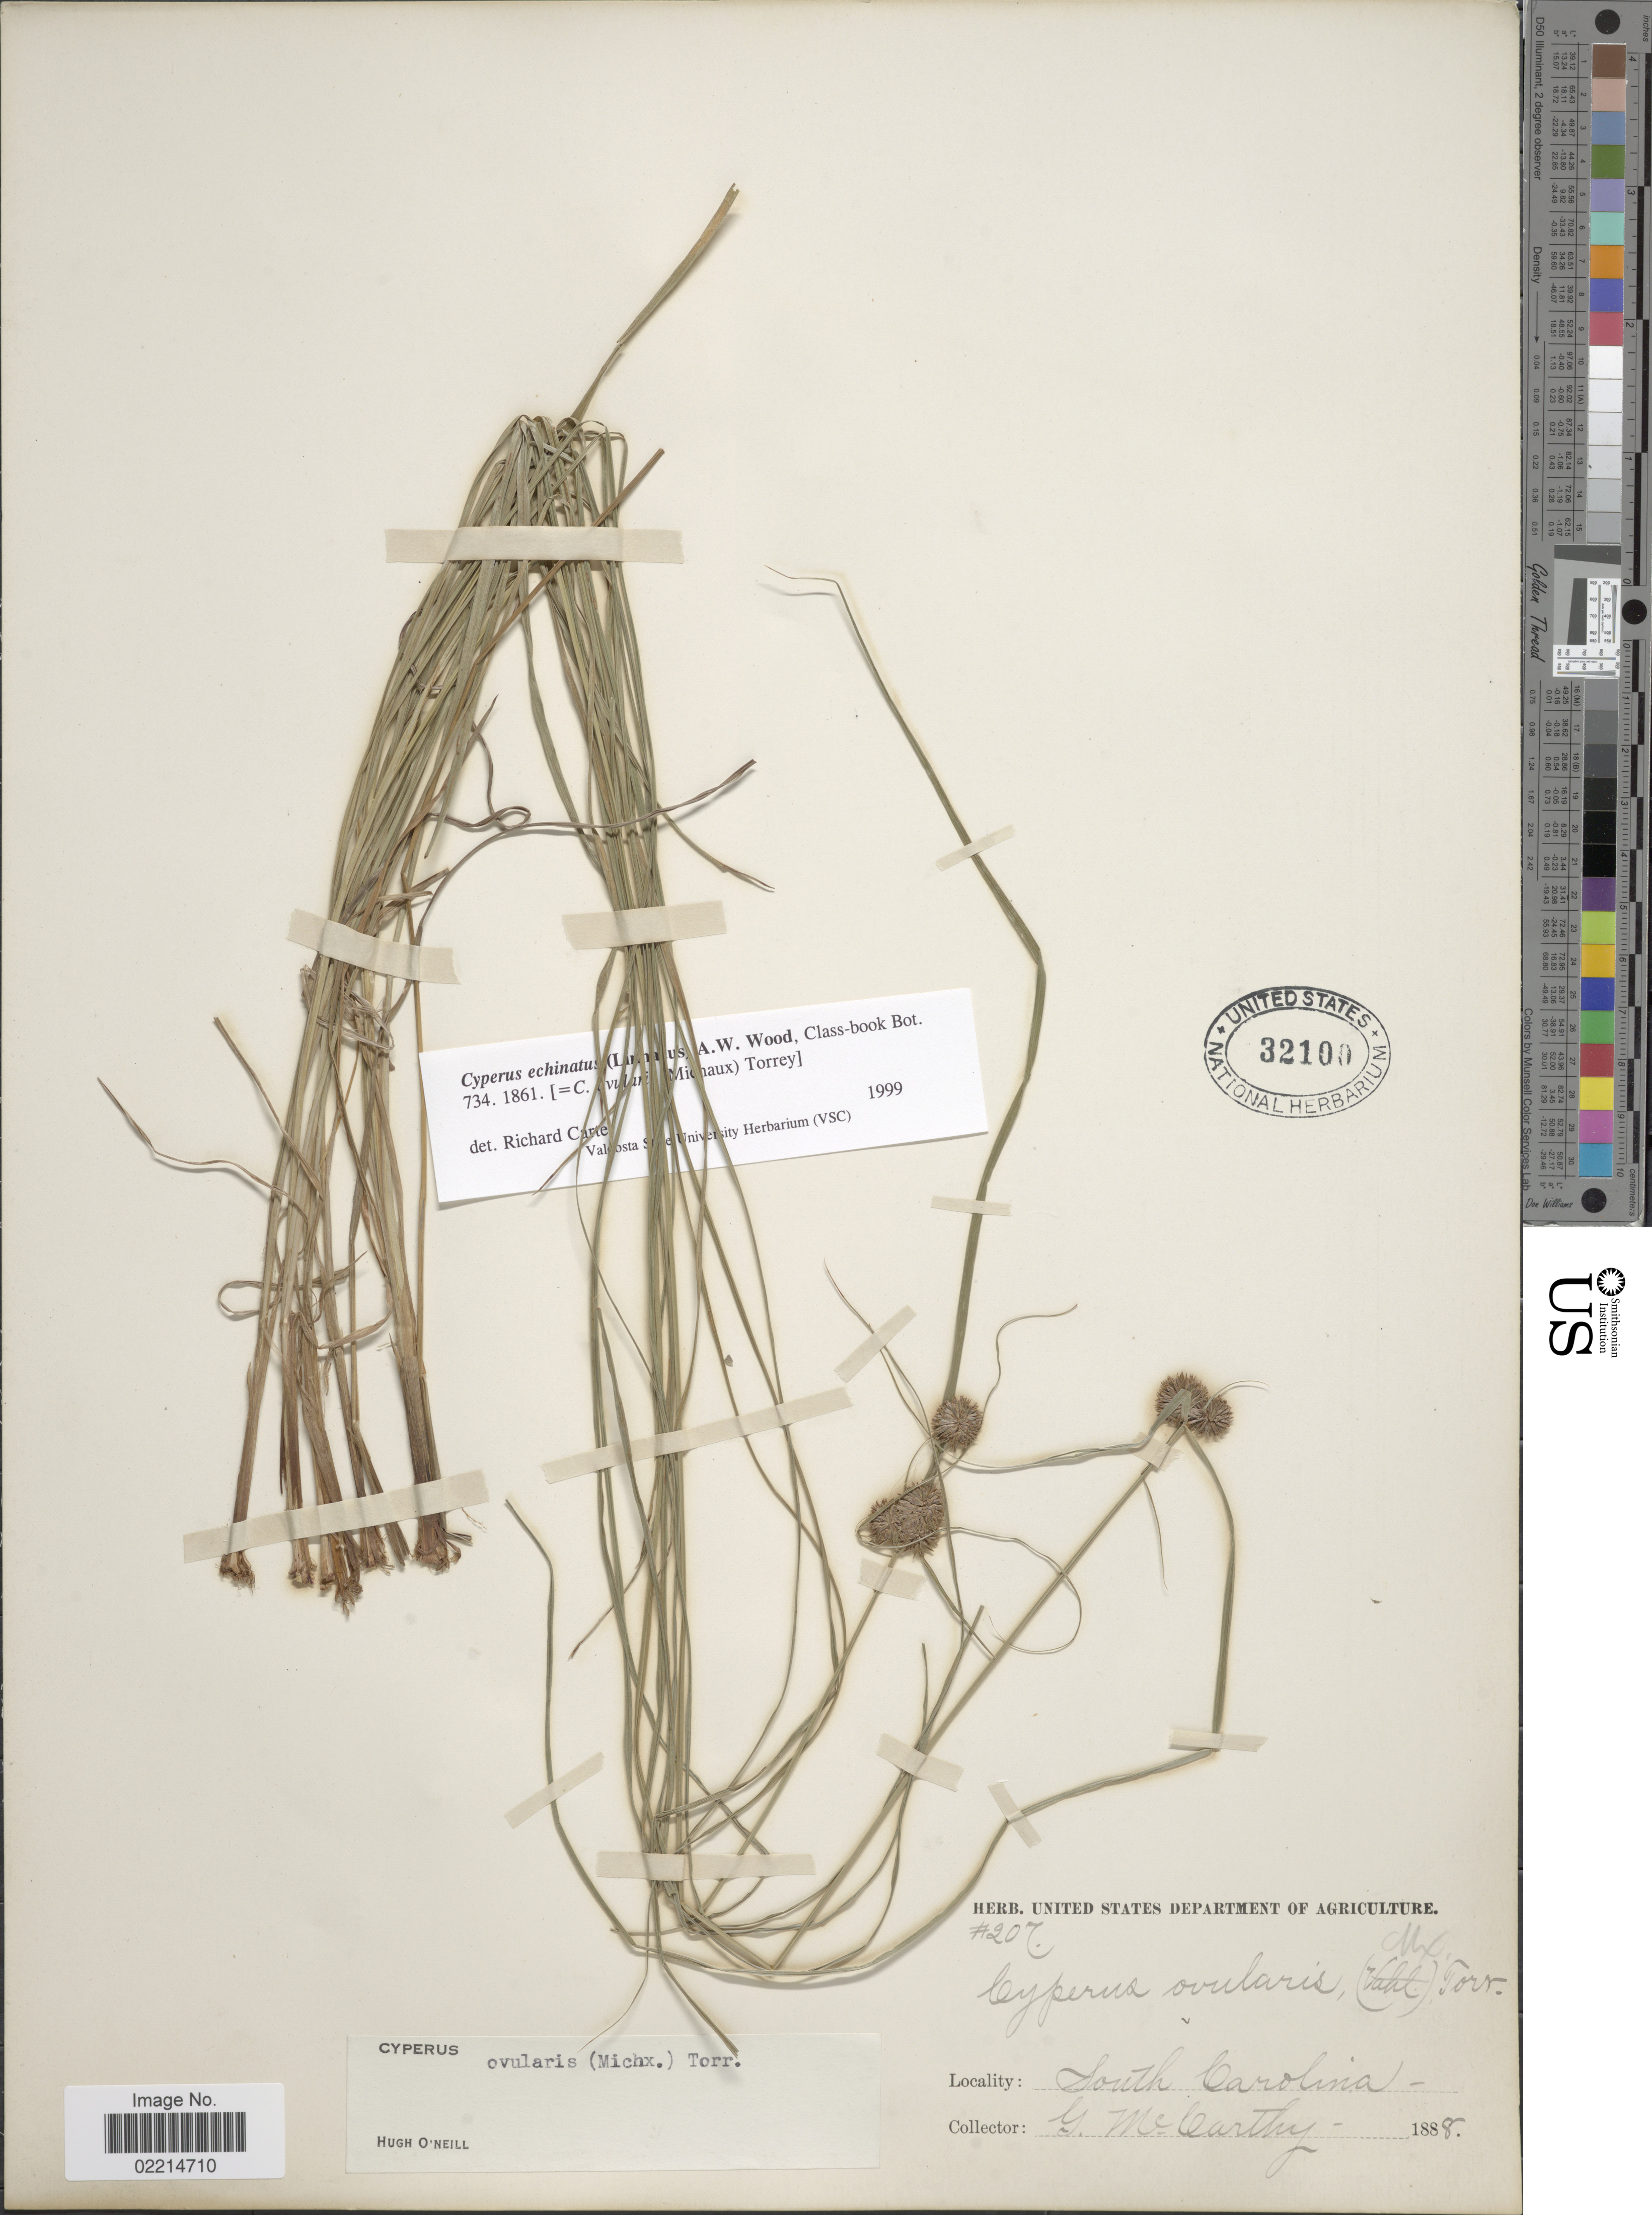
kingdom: Plantae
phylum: Tracheophyta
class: Liliopsida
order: Poales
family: Cyperaceae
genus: Cyperus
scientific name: Cyperus echinatus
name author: (L.) Alph. Wood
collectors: G. McCarthy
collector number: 207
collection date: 1888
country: United States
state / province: South Carolina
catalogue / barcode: US 32100